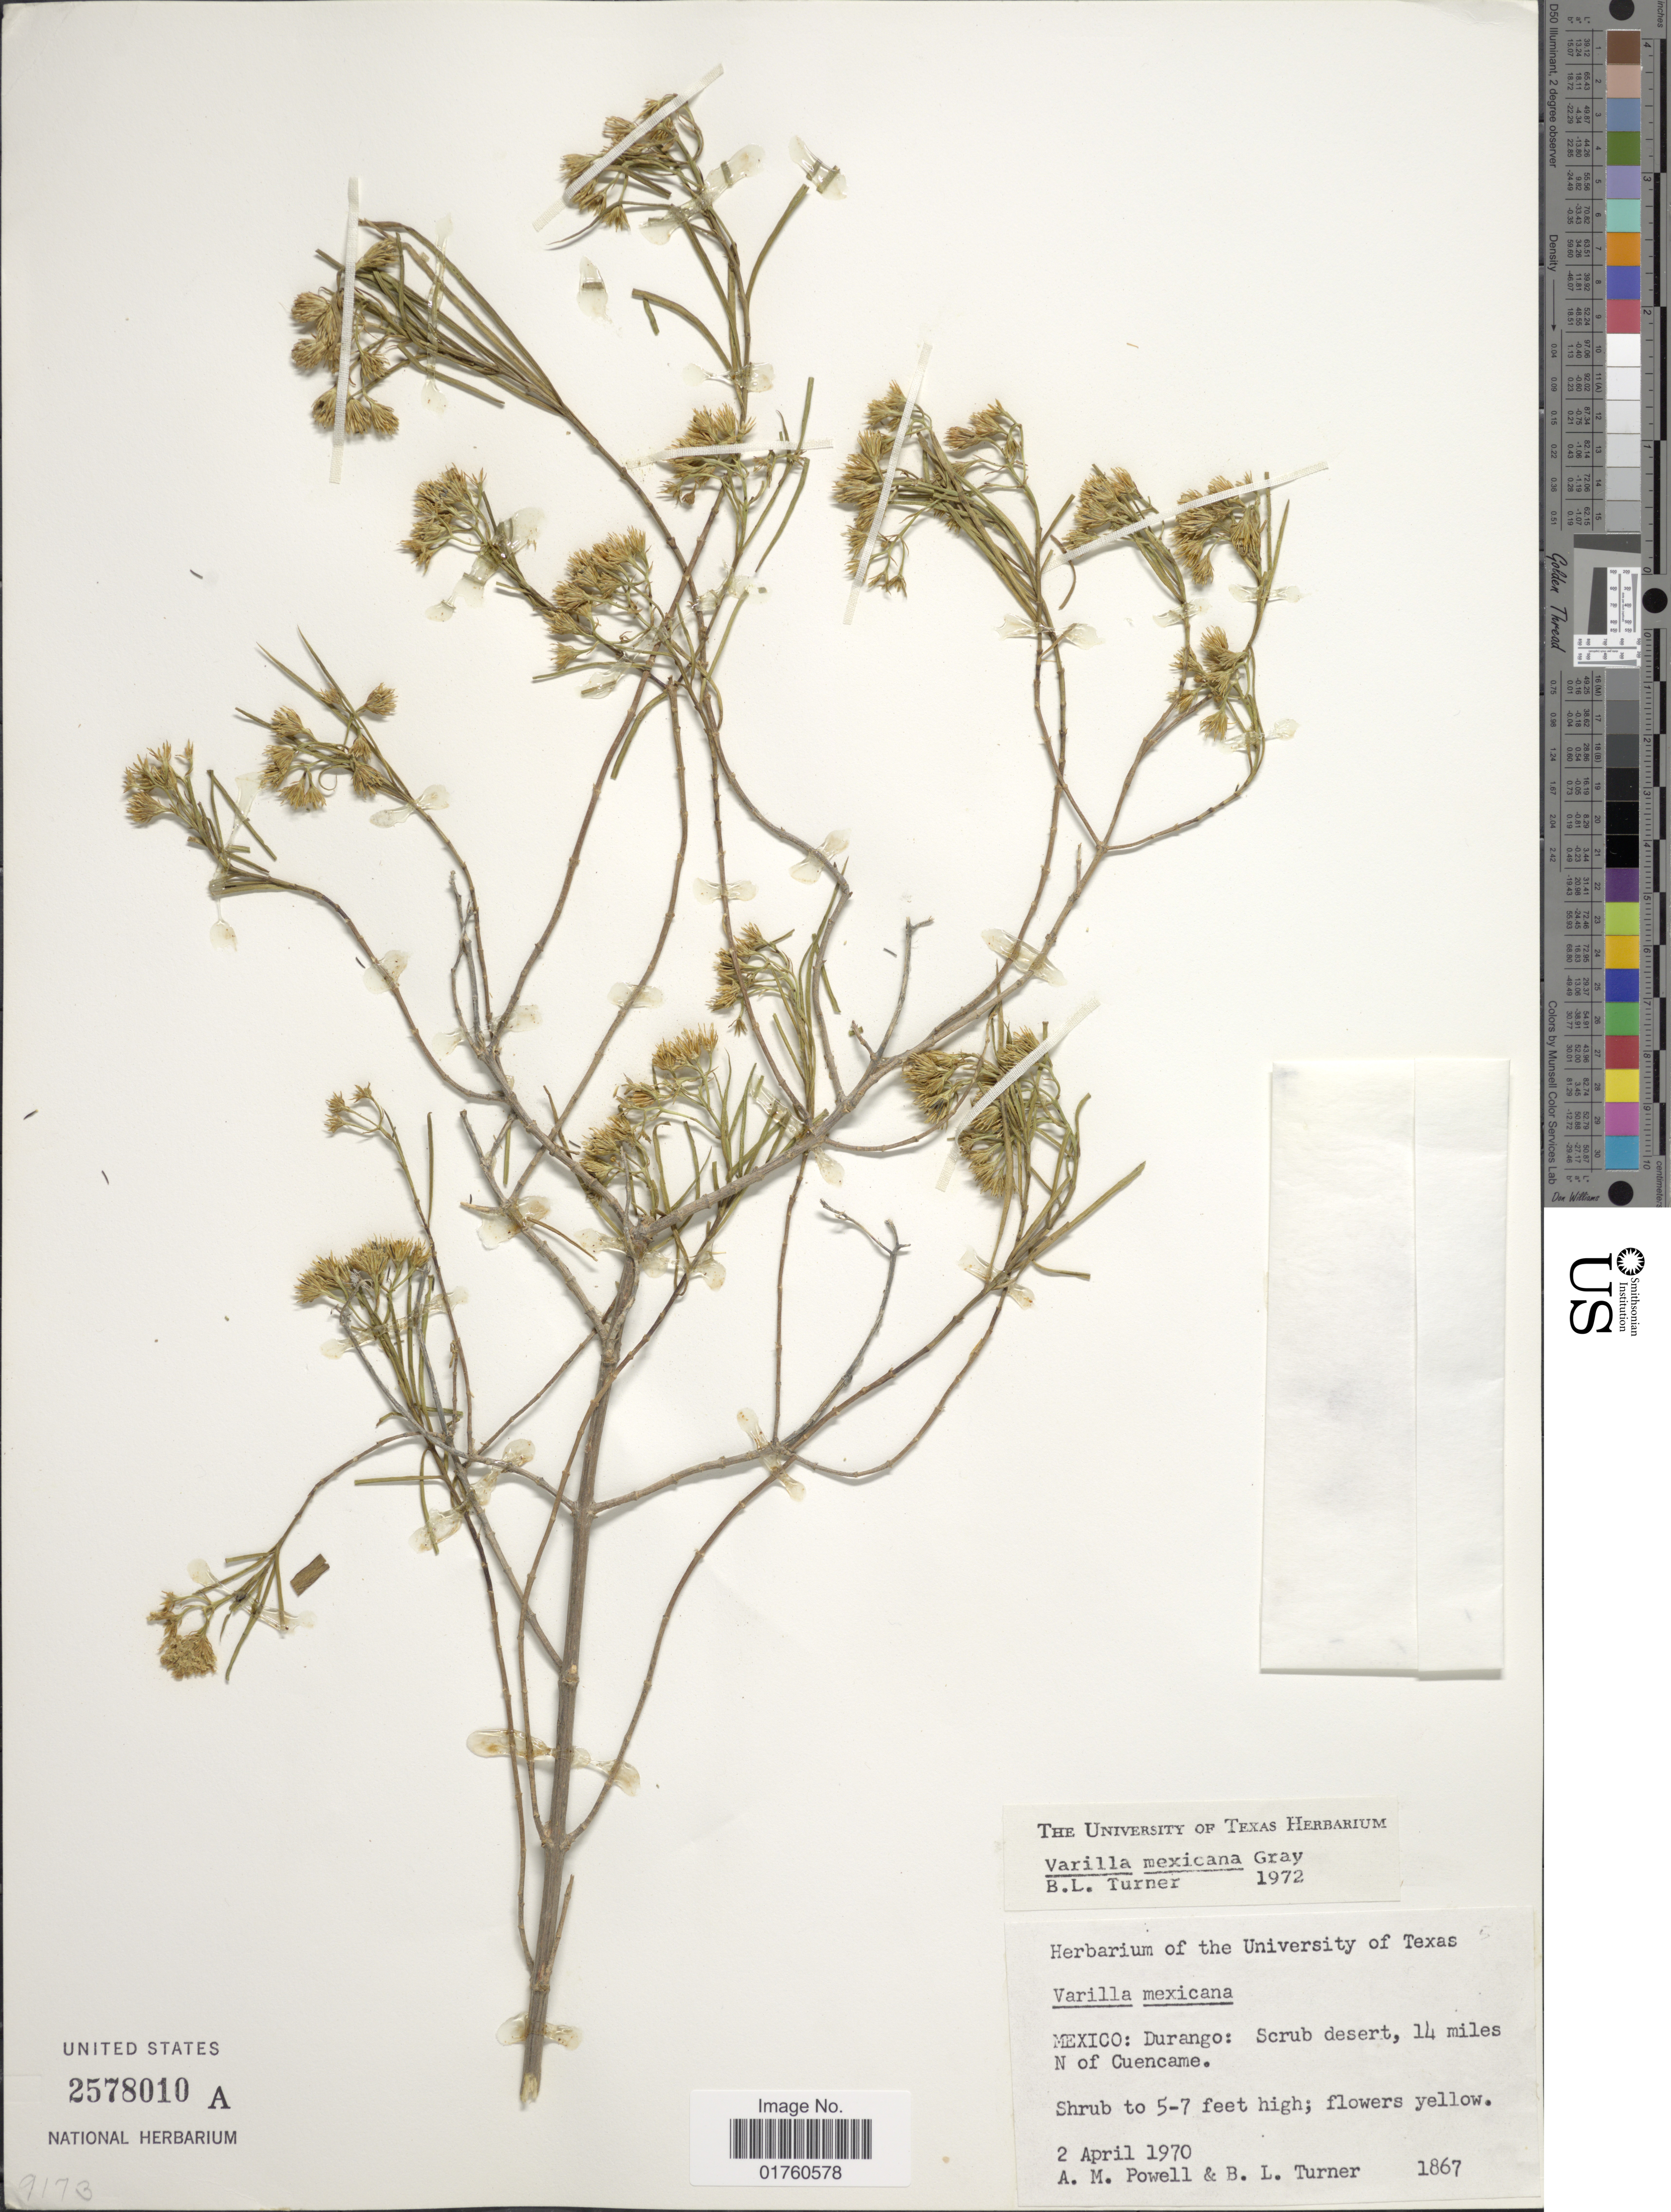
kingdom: Plantae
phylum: Tracheophyta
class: Magnoliopsida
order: Asterales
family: Asteraceae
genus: Varilla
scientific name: Varilla mexicana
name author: A. Gray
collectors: A. M. Powell & B. L. Turner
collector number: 1867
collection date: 1970-04-02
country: Mexico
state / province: Durango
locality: Scrub desert, 14 miles N of Cuencame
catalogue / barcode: US 2578010A